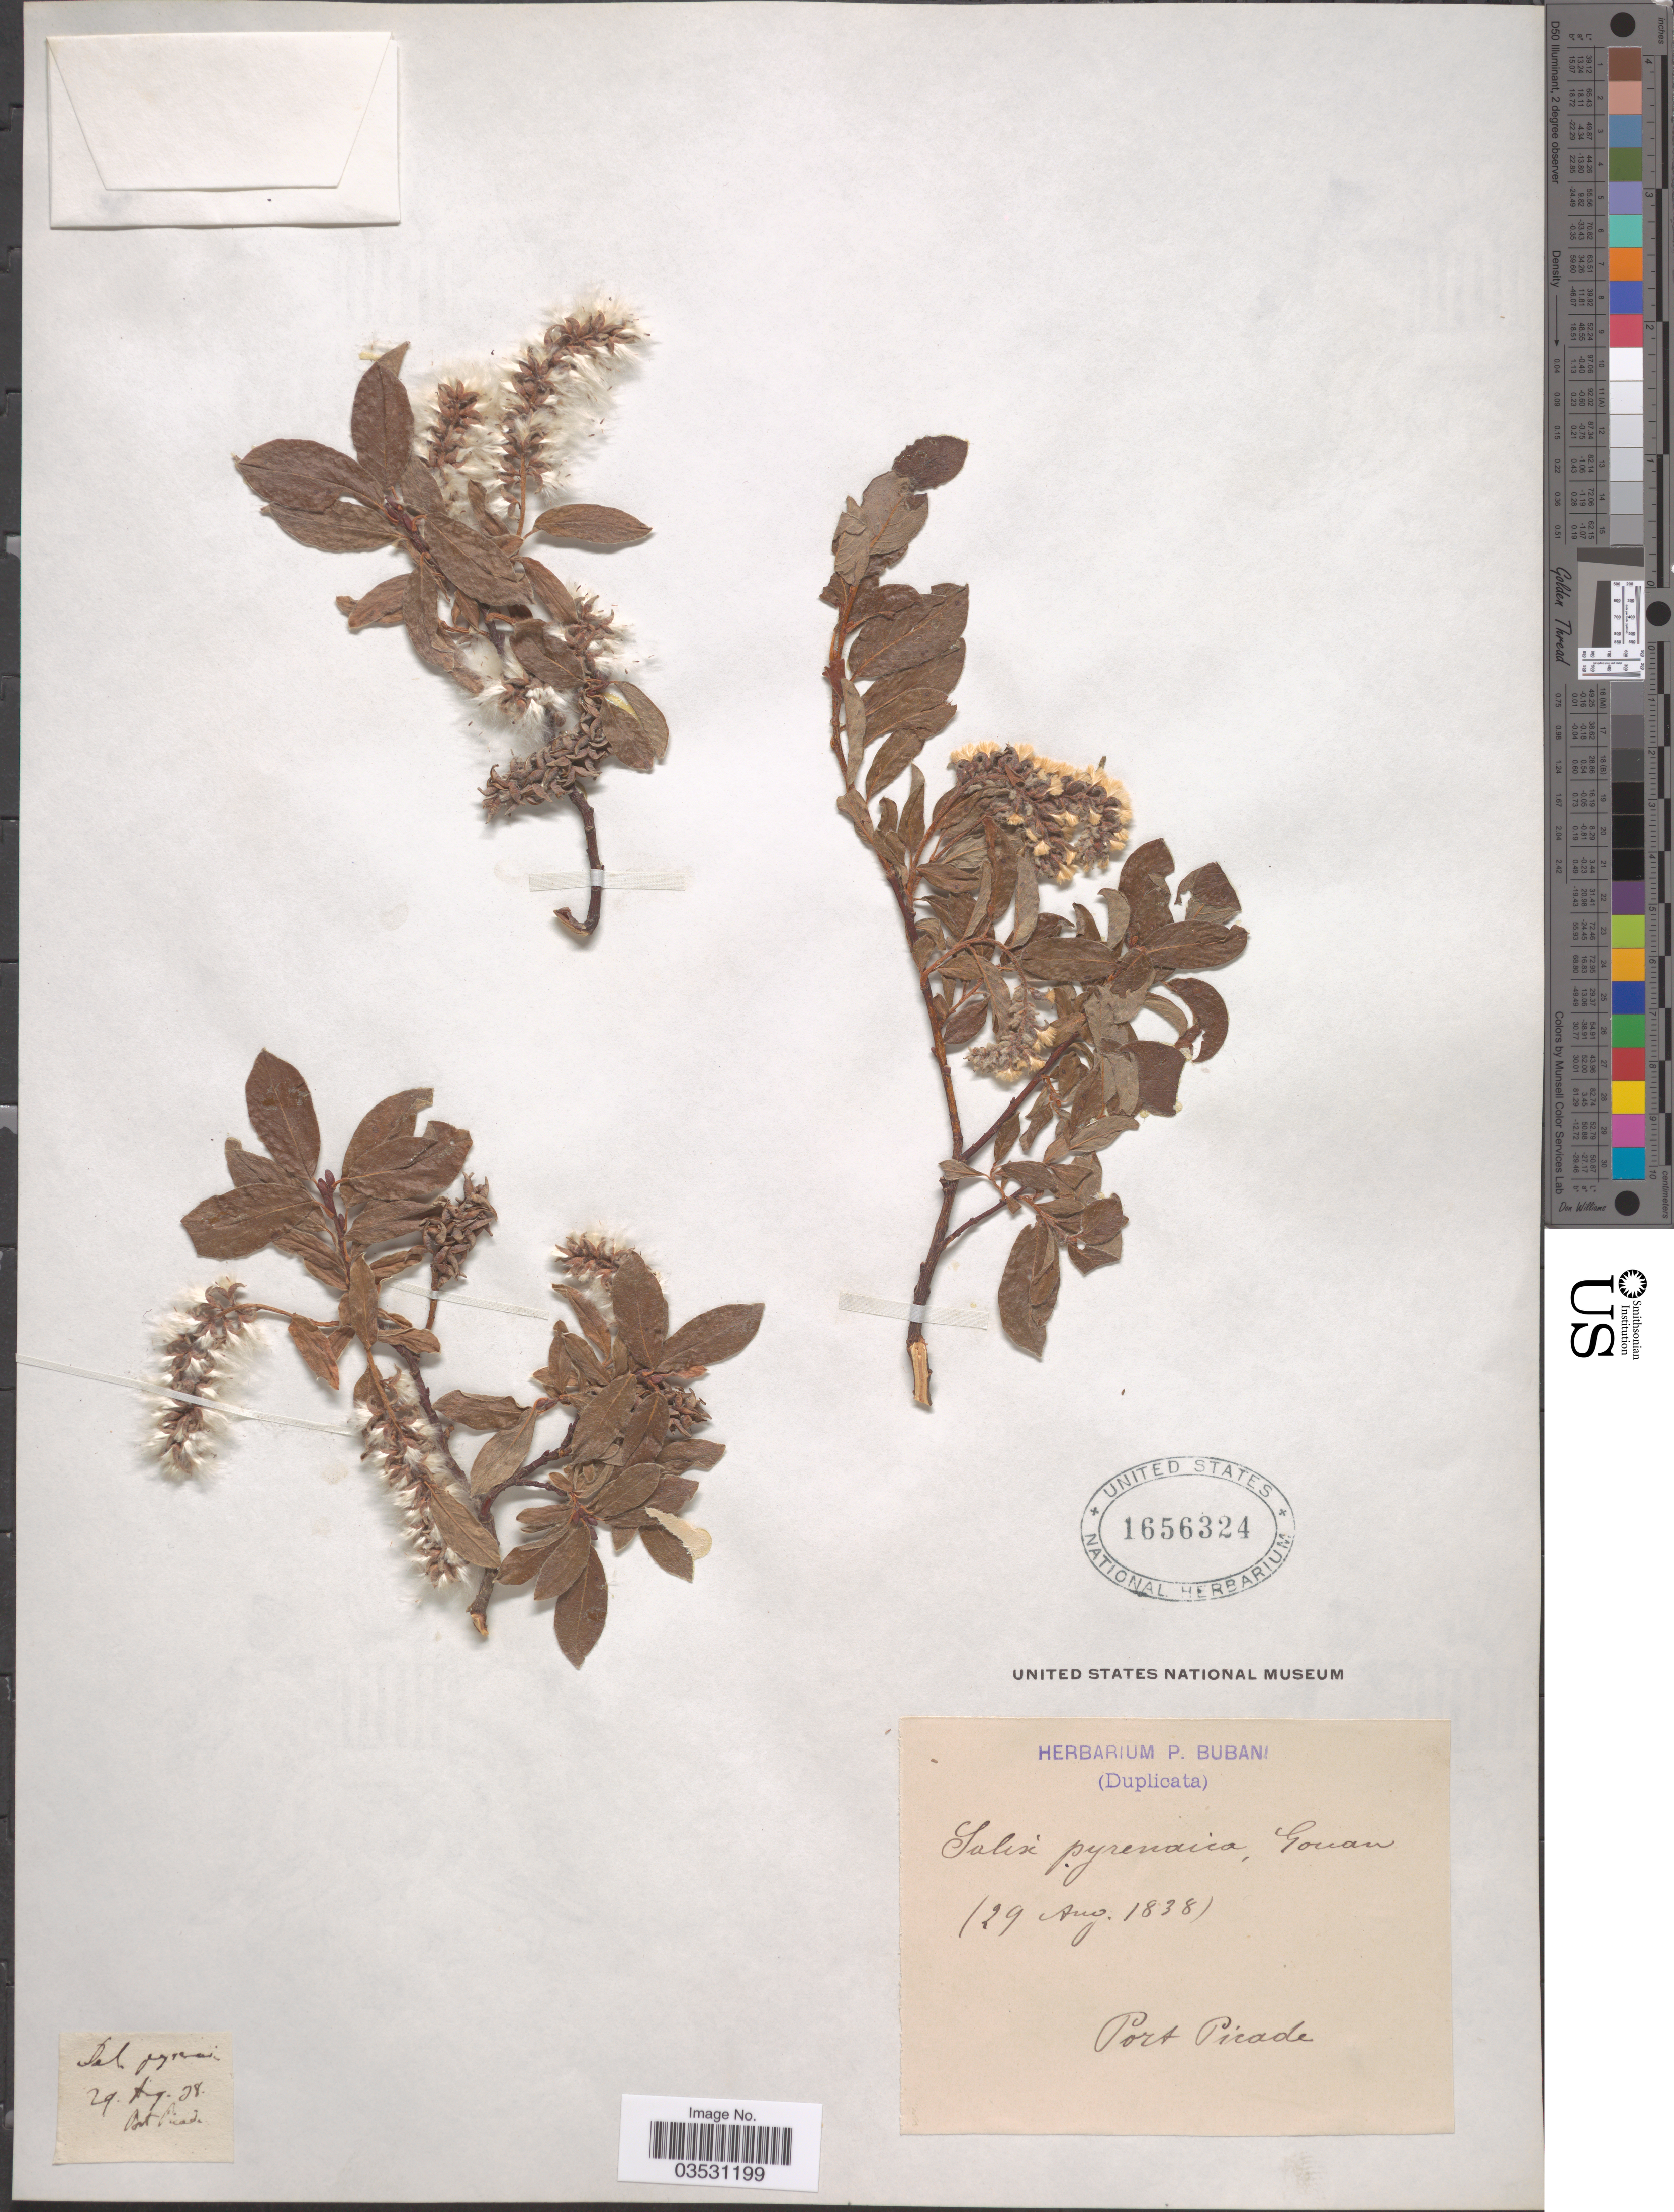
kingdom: Plantae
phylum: Tracheophyta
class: Magnoliopsida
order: Malpighiales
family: Salicaceae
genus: Salix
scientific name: Salix pyrenaica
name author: Gouan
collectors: ex herb. P. Bubani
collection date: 1838-08-29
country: France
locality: Port Picade.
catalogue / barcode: US 1656324